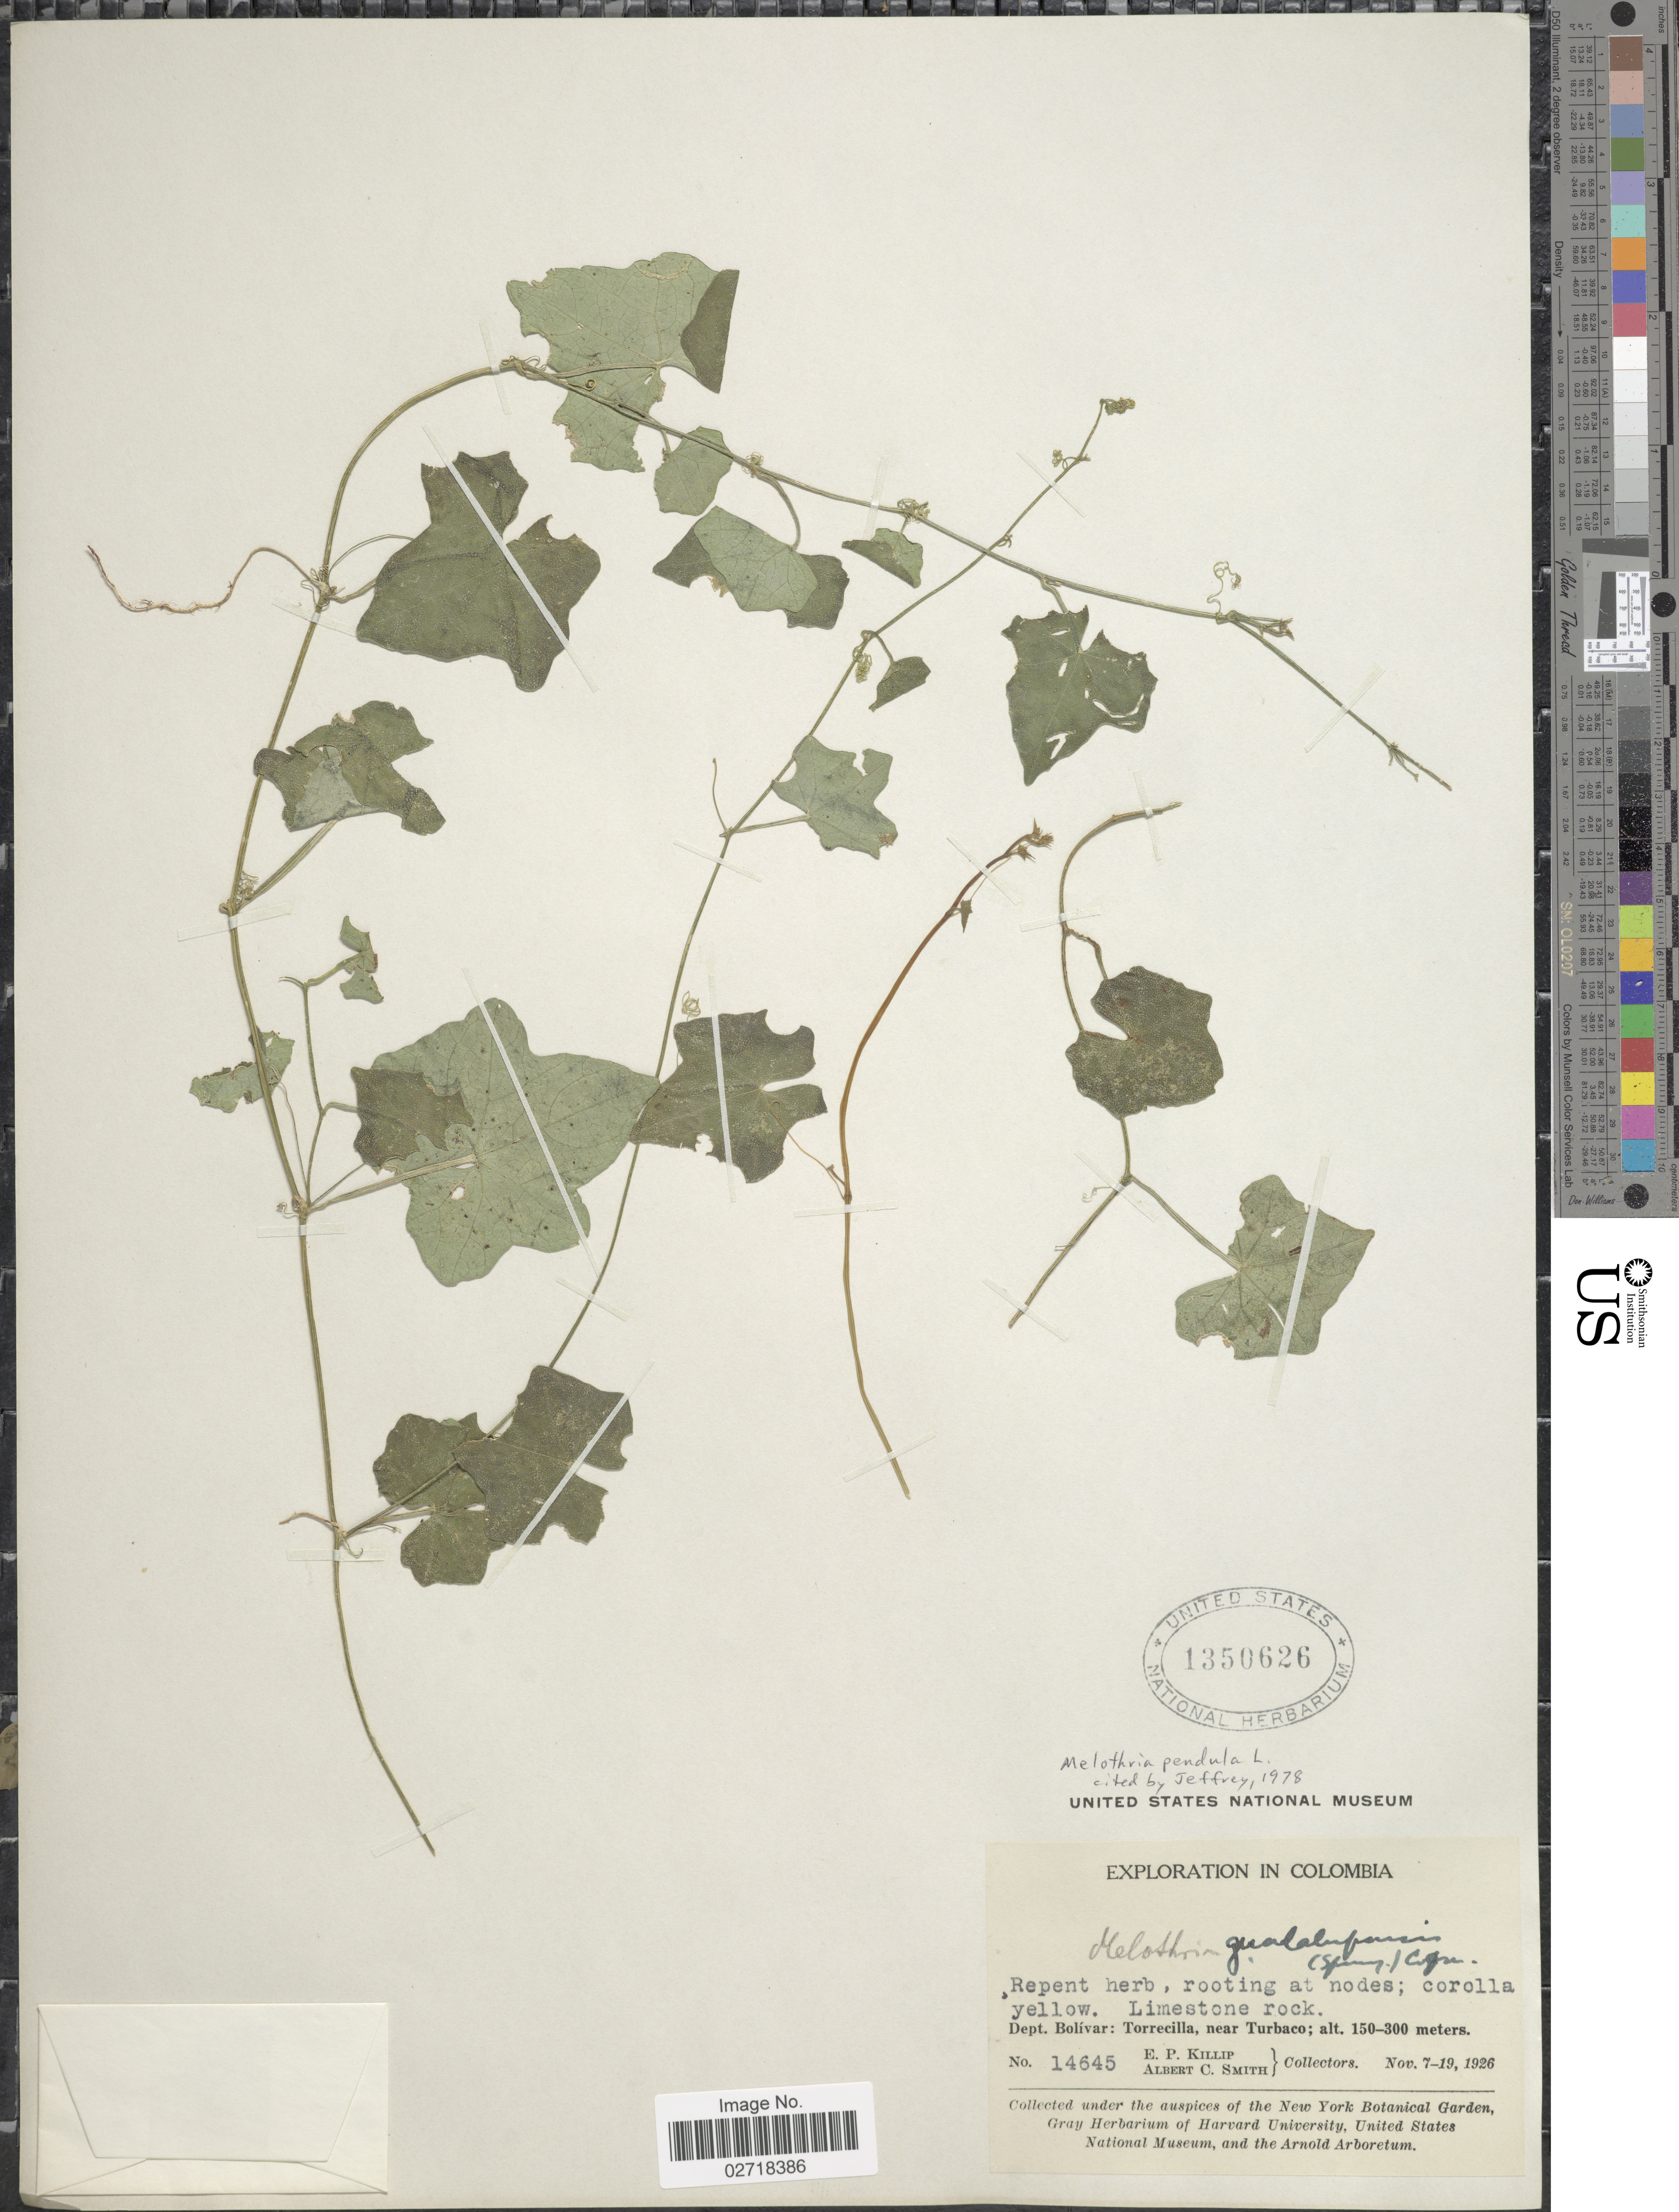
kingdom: Plantae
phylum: Tracheophyta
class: Magnoliopsida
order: Cucurbitales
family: Cucurbitaceae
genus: Melothria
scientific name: Melothria pendula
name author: L.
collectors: E. P. Killip & A. C. Smith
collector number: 14645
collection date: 1926-11-07/1926-11-19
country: Colombia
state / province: Bolívar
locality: Torrecilla, near Turbaco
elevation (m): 150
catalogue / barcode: US 1350626